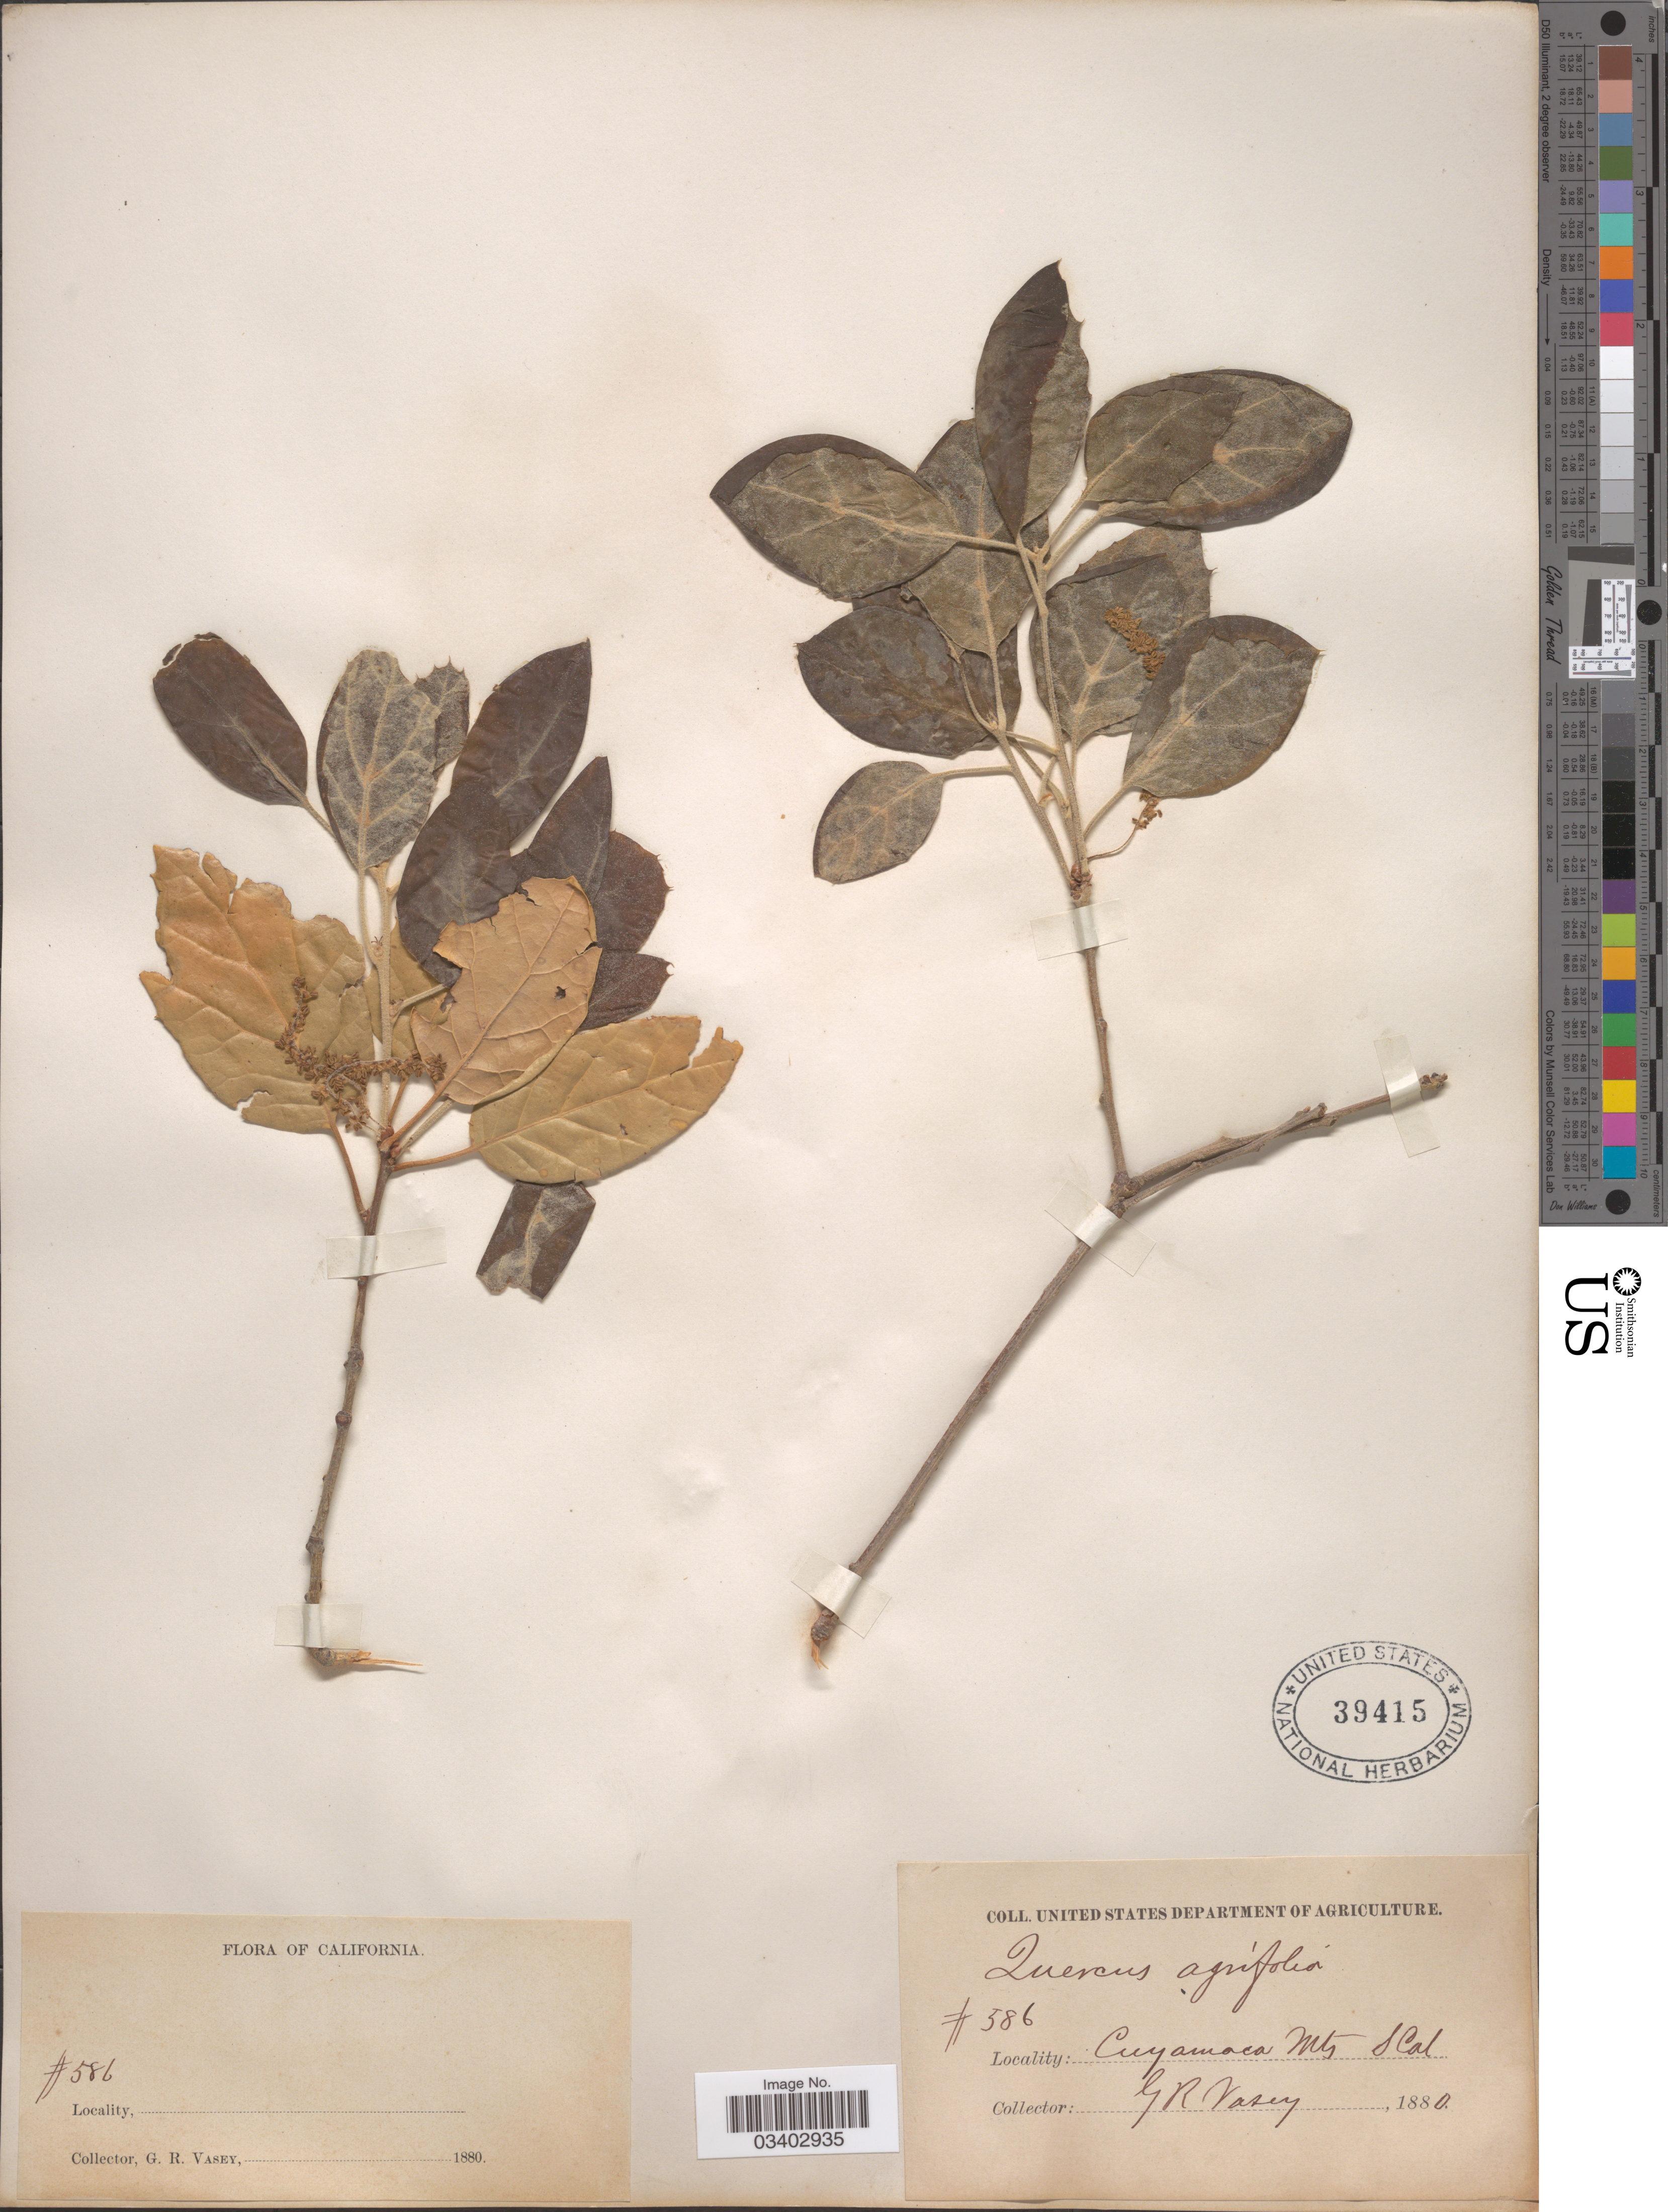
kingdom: Plantae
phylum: Tracheophyta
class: Magnoliopsida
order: Fagales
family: Fagaceae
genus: Quercus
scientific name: Quercus agrifolia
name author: Née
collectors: G. R. Vasey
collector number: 586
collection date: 1880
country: United States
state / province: California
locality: Cuyamaca Mts., S Cal.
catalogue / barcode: US 39415